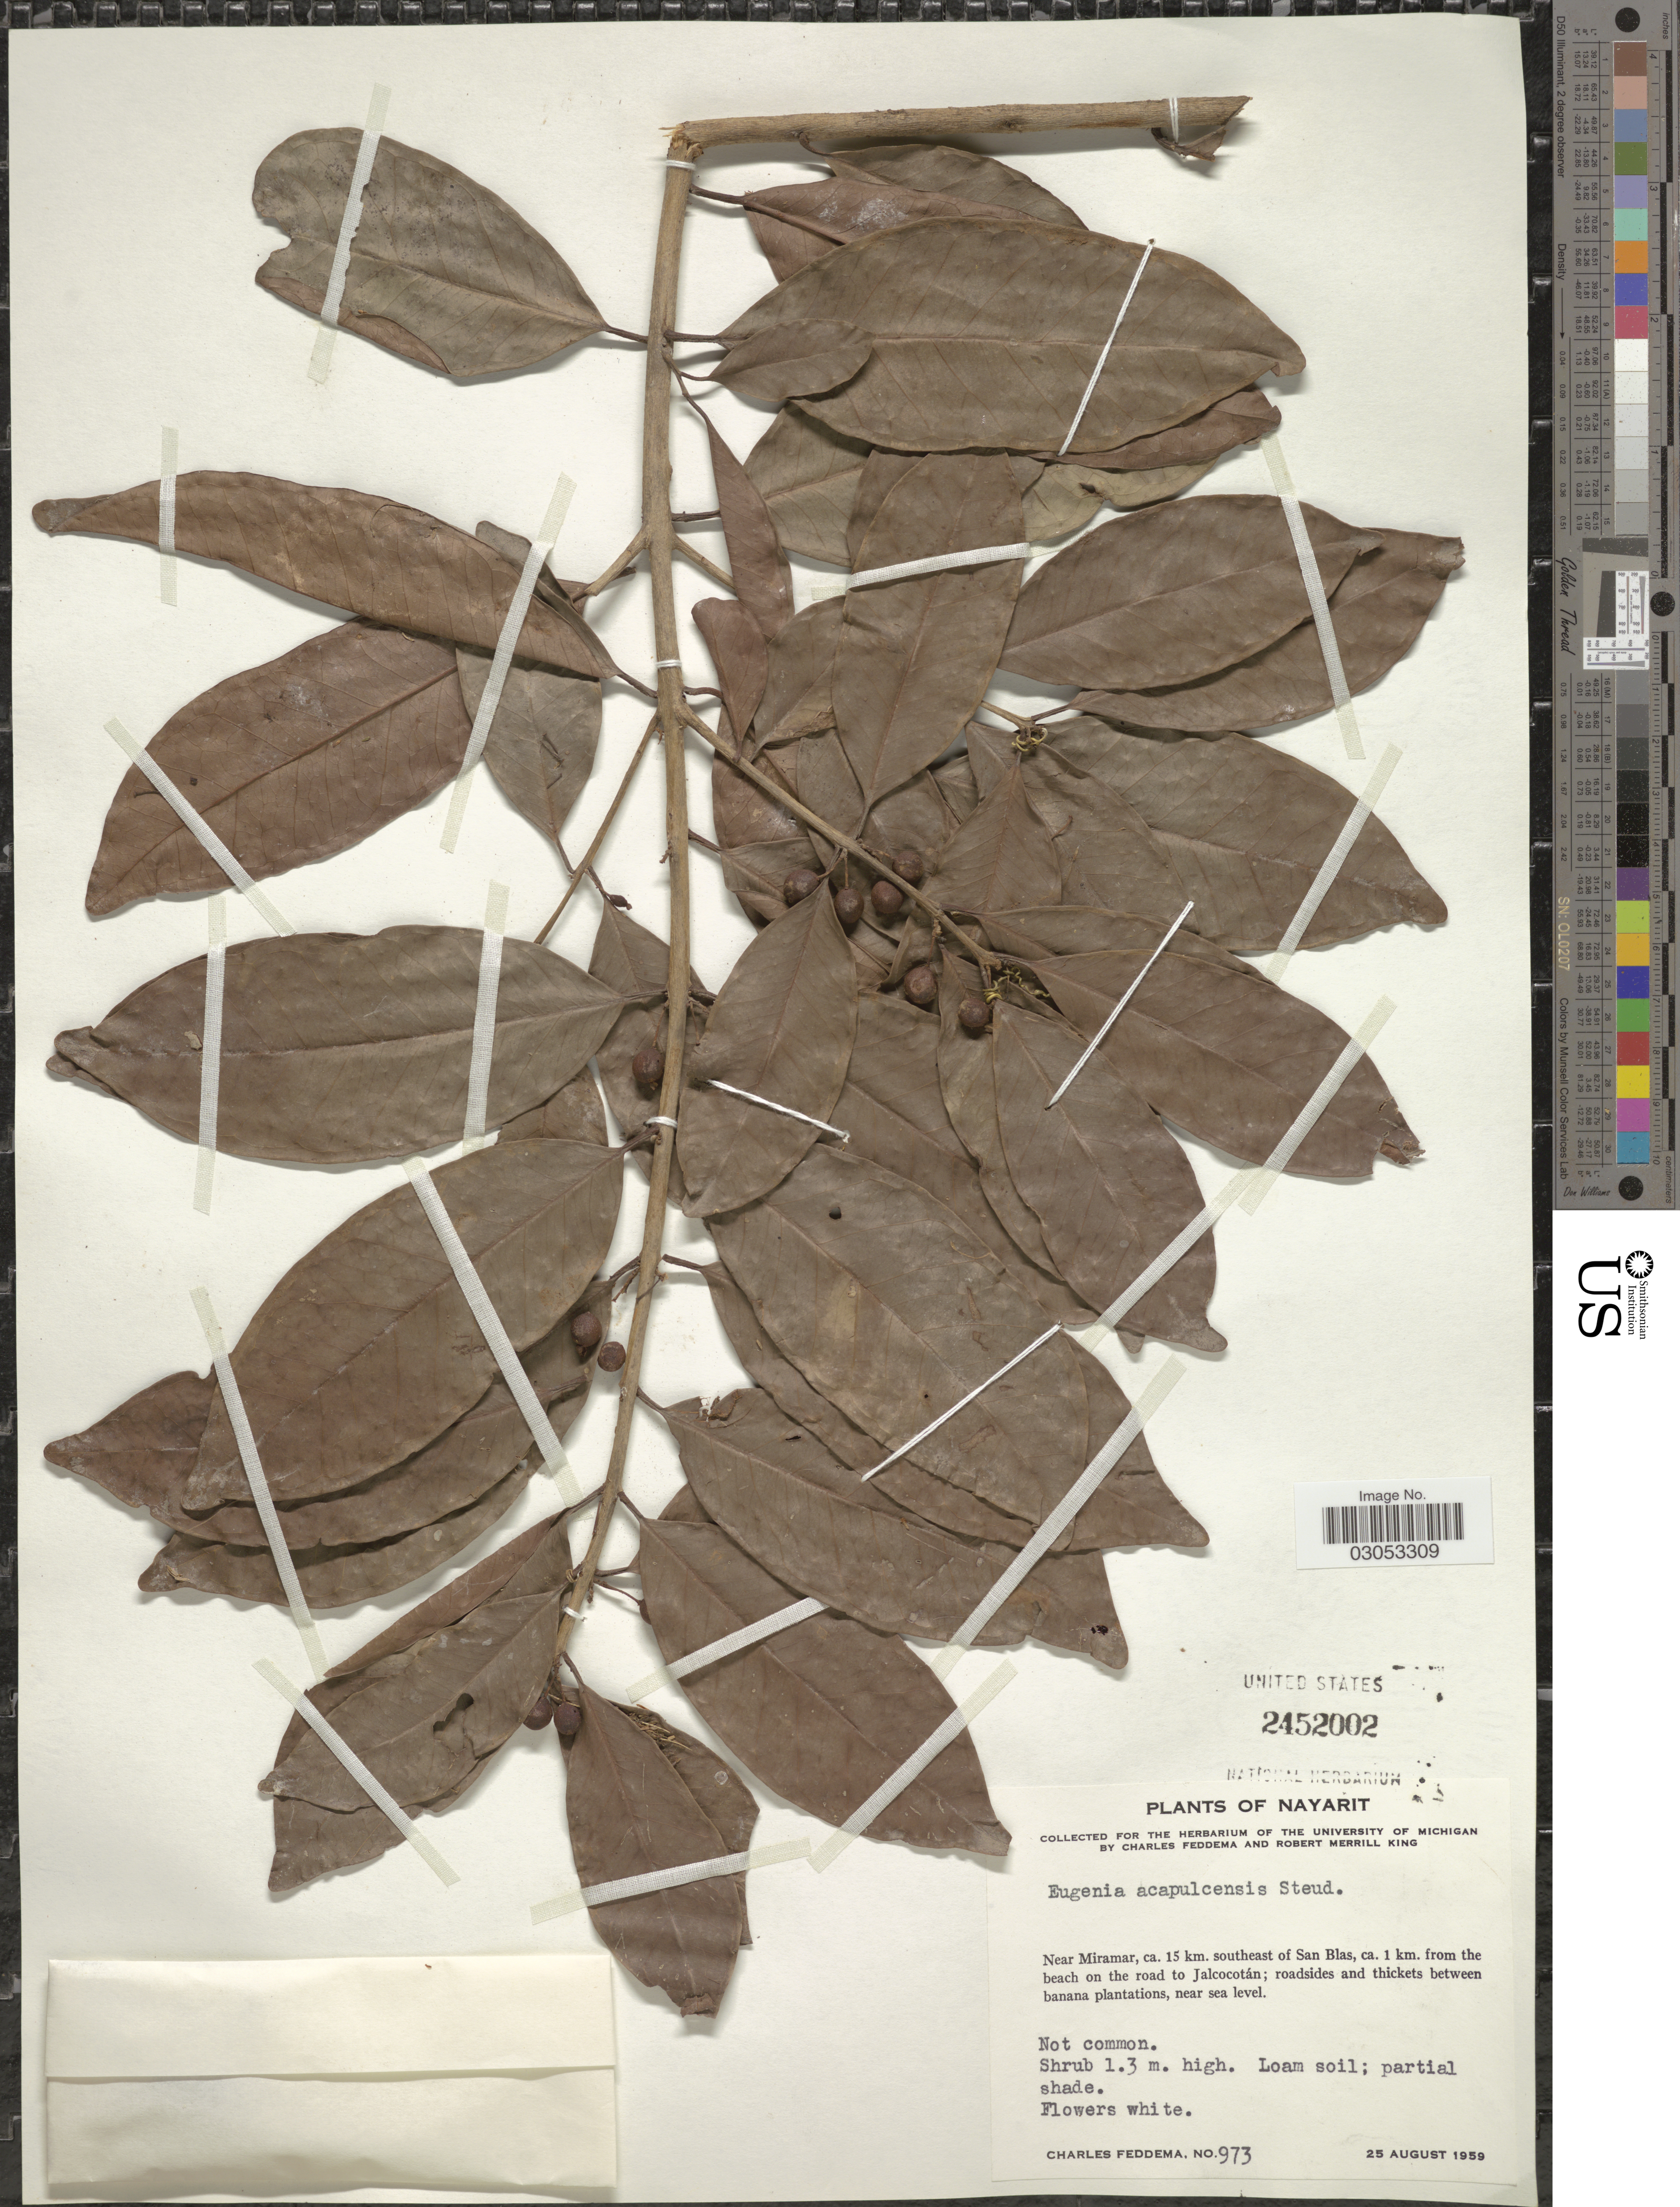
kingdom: Plantae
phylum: Tracheophyta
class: Magnoliopsida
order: Myrtales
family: Myrtaceae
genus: Eugenia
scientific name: Eugenia acapulcensis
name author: Steud.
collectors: C. Feddema & R. M. King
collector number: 973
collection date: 1959-08-25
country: Mexico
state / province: Nayarit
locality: Near Miramar, ca. 15 km. southeast of San Blas, ca. 1 km. from the beach on the road to Jalcocotá.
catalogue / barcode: US 2452002